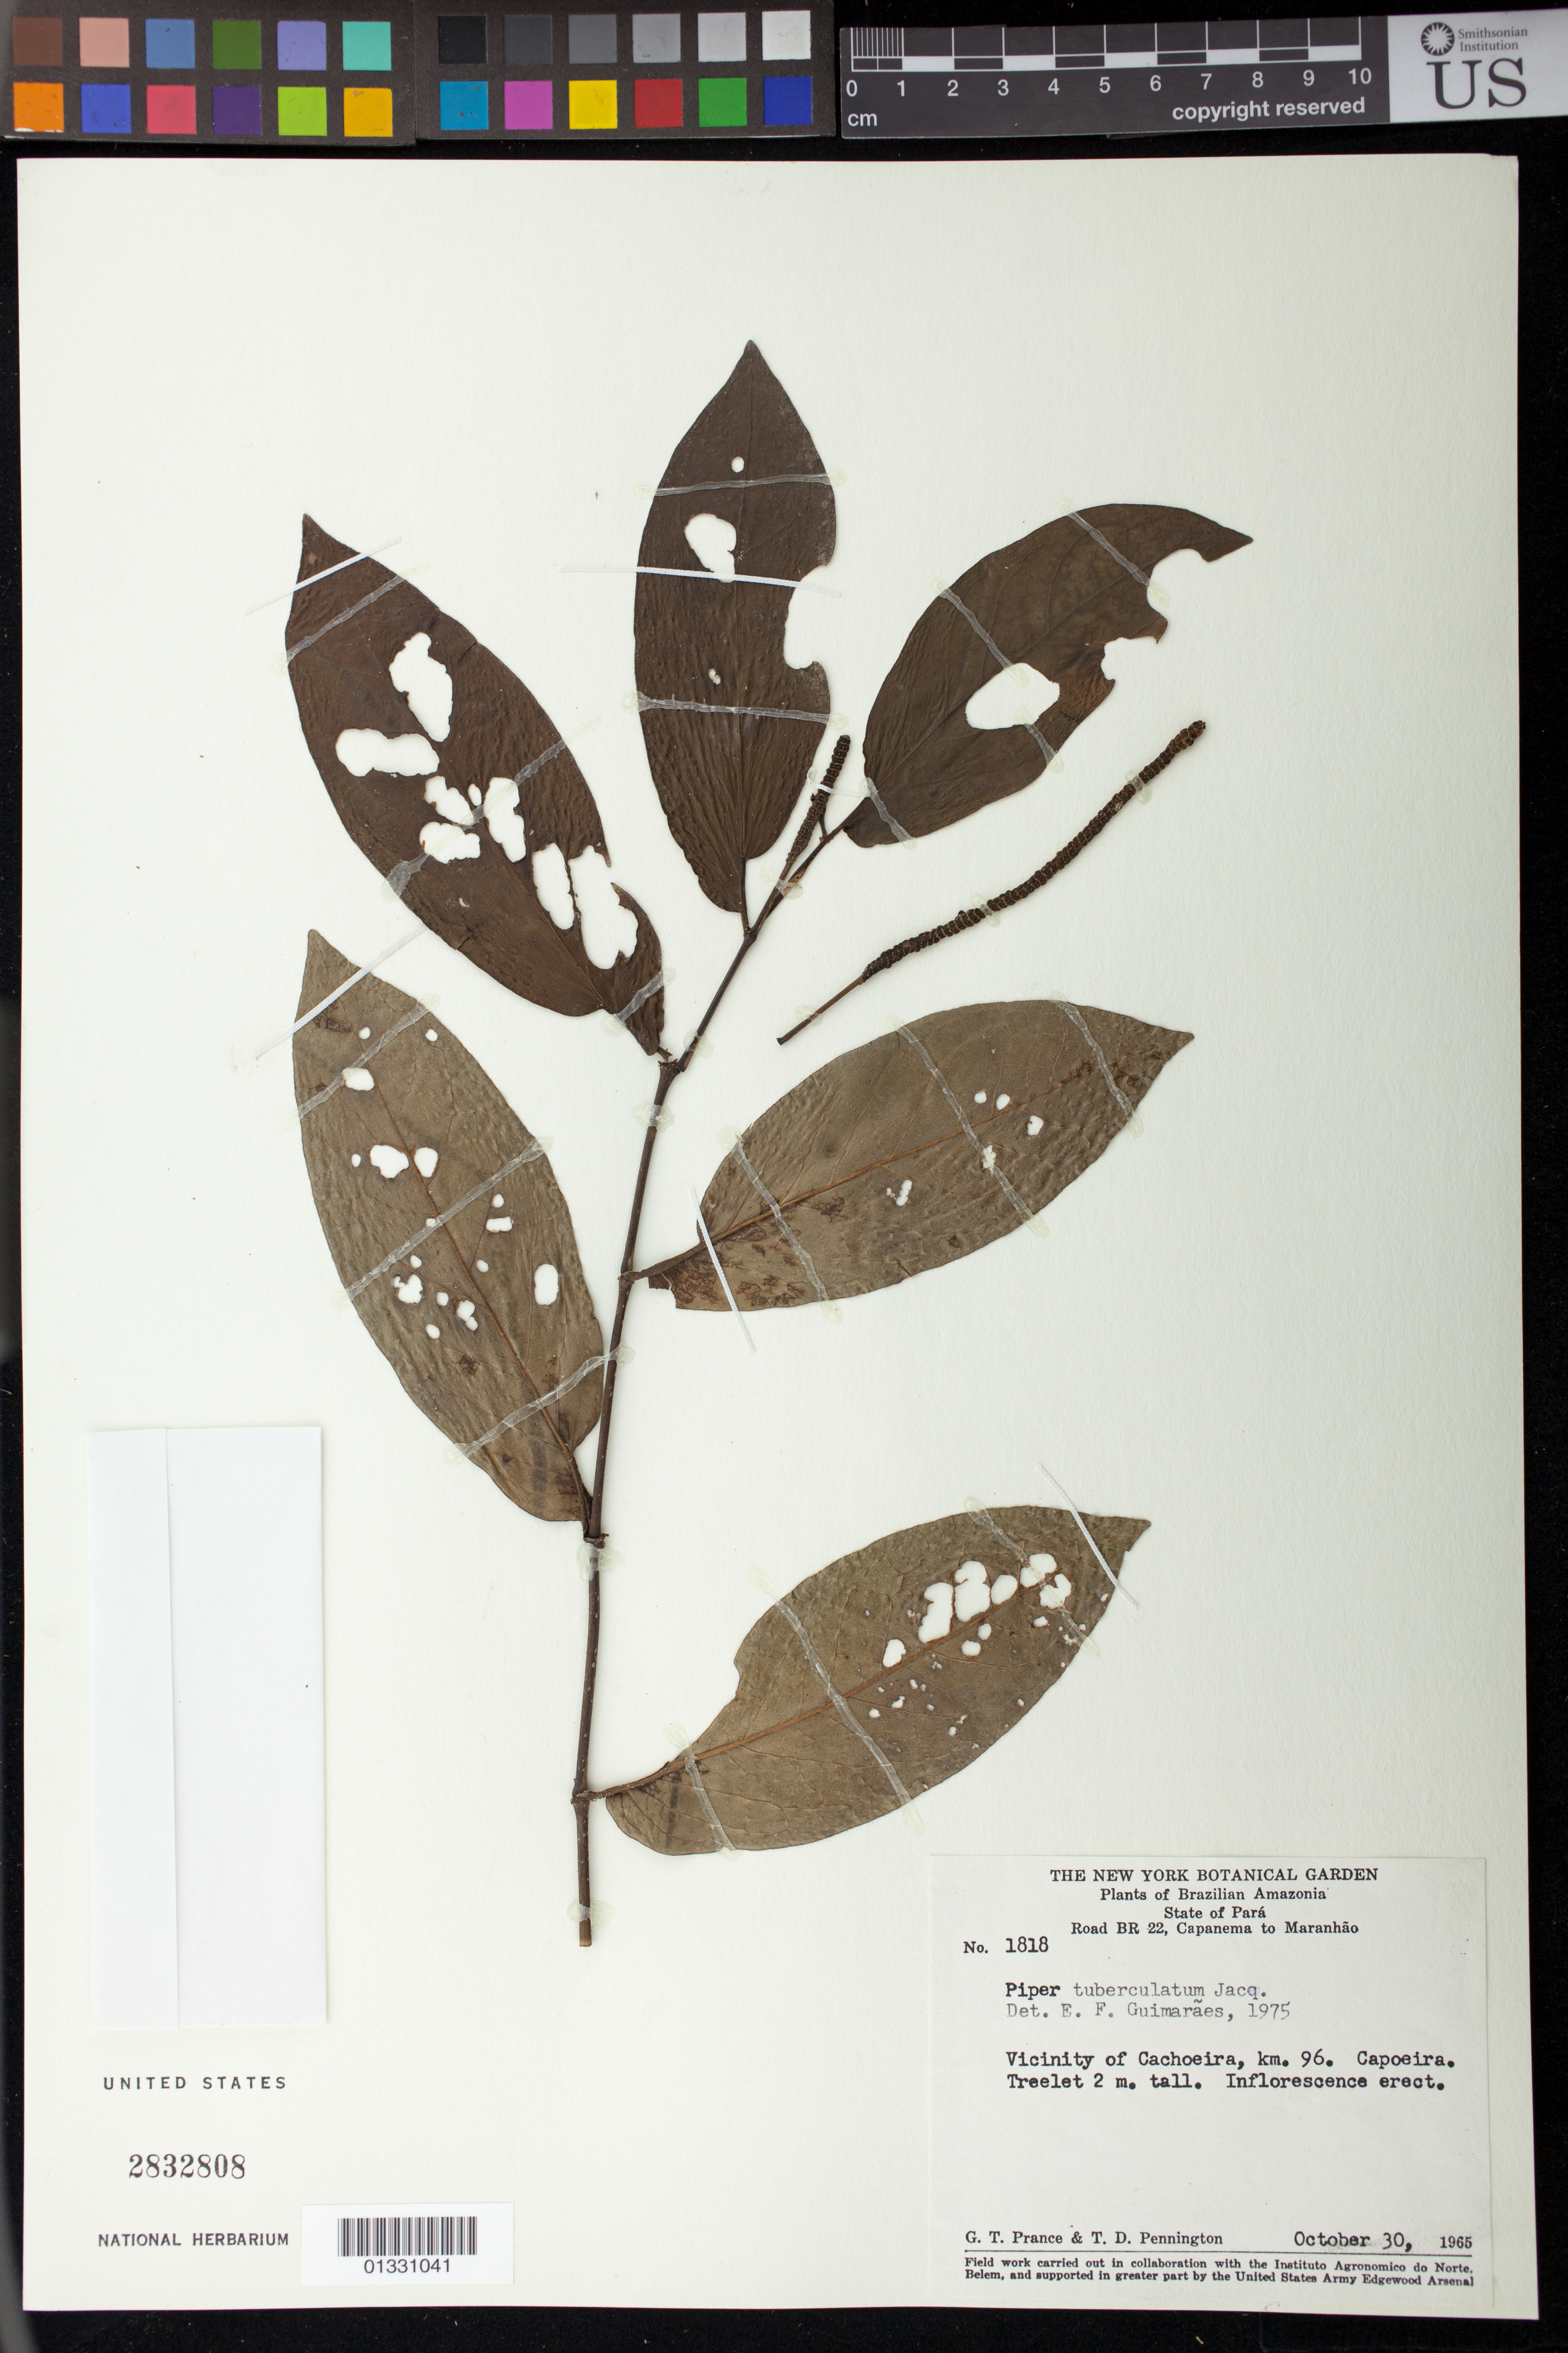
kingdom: Plantae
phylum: Tracheophyta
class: Magnoliopsida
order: Piperales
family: Piperaceae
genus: Piper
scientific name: Piper tuberculatum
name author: Jacq.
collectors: G. T. Prance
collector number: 1818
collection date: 1966-10-30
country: Brazil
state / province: Pará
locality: Road BR 22, Capanema to Maranhão. Vicinity of Cachoeira, km 96.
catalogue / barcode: US 2832808